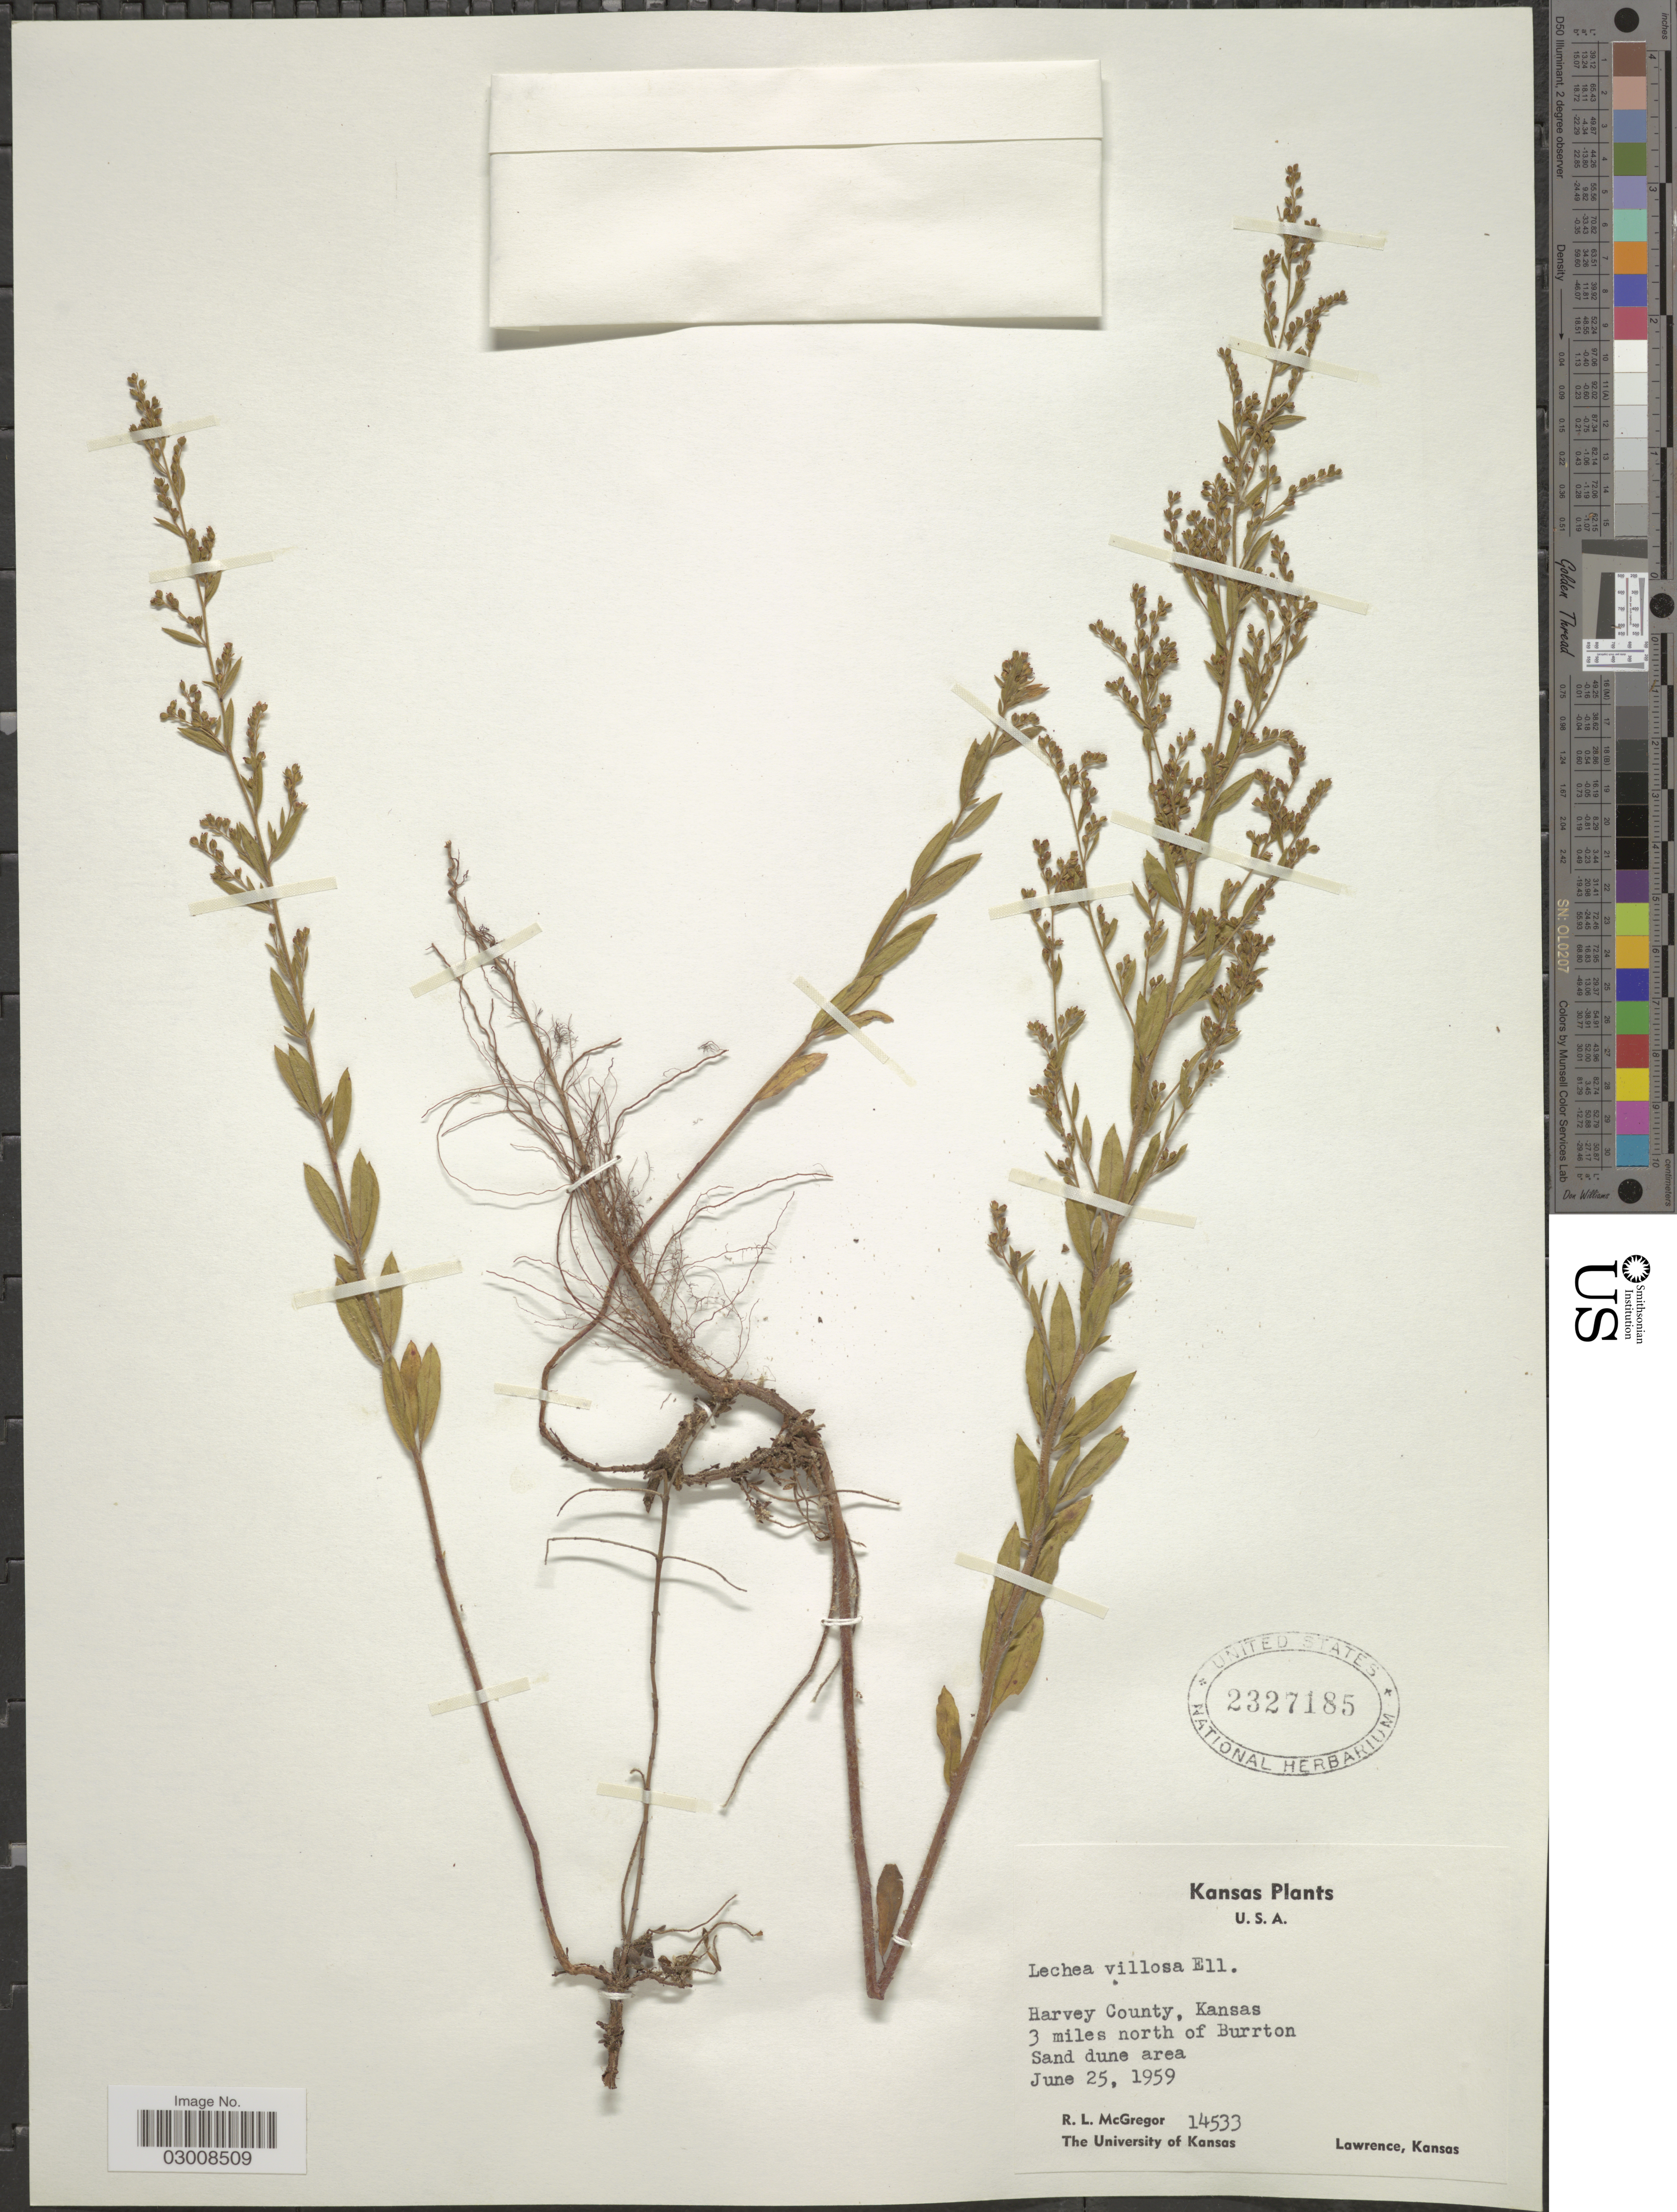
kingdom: Plantae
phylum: Tracheophyta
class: Magnoliopsida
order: Malvales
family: Cistaceae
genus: Lechea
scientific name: Lechea villosa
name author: Elliott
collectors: R. McGregor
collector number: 14533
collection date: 1959-06-25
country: United States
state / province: Kansas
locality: Harvey County, 3 miles north of Burrton.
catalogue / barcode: US 2327185